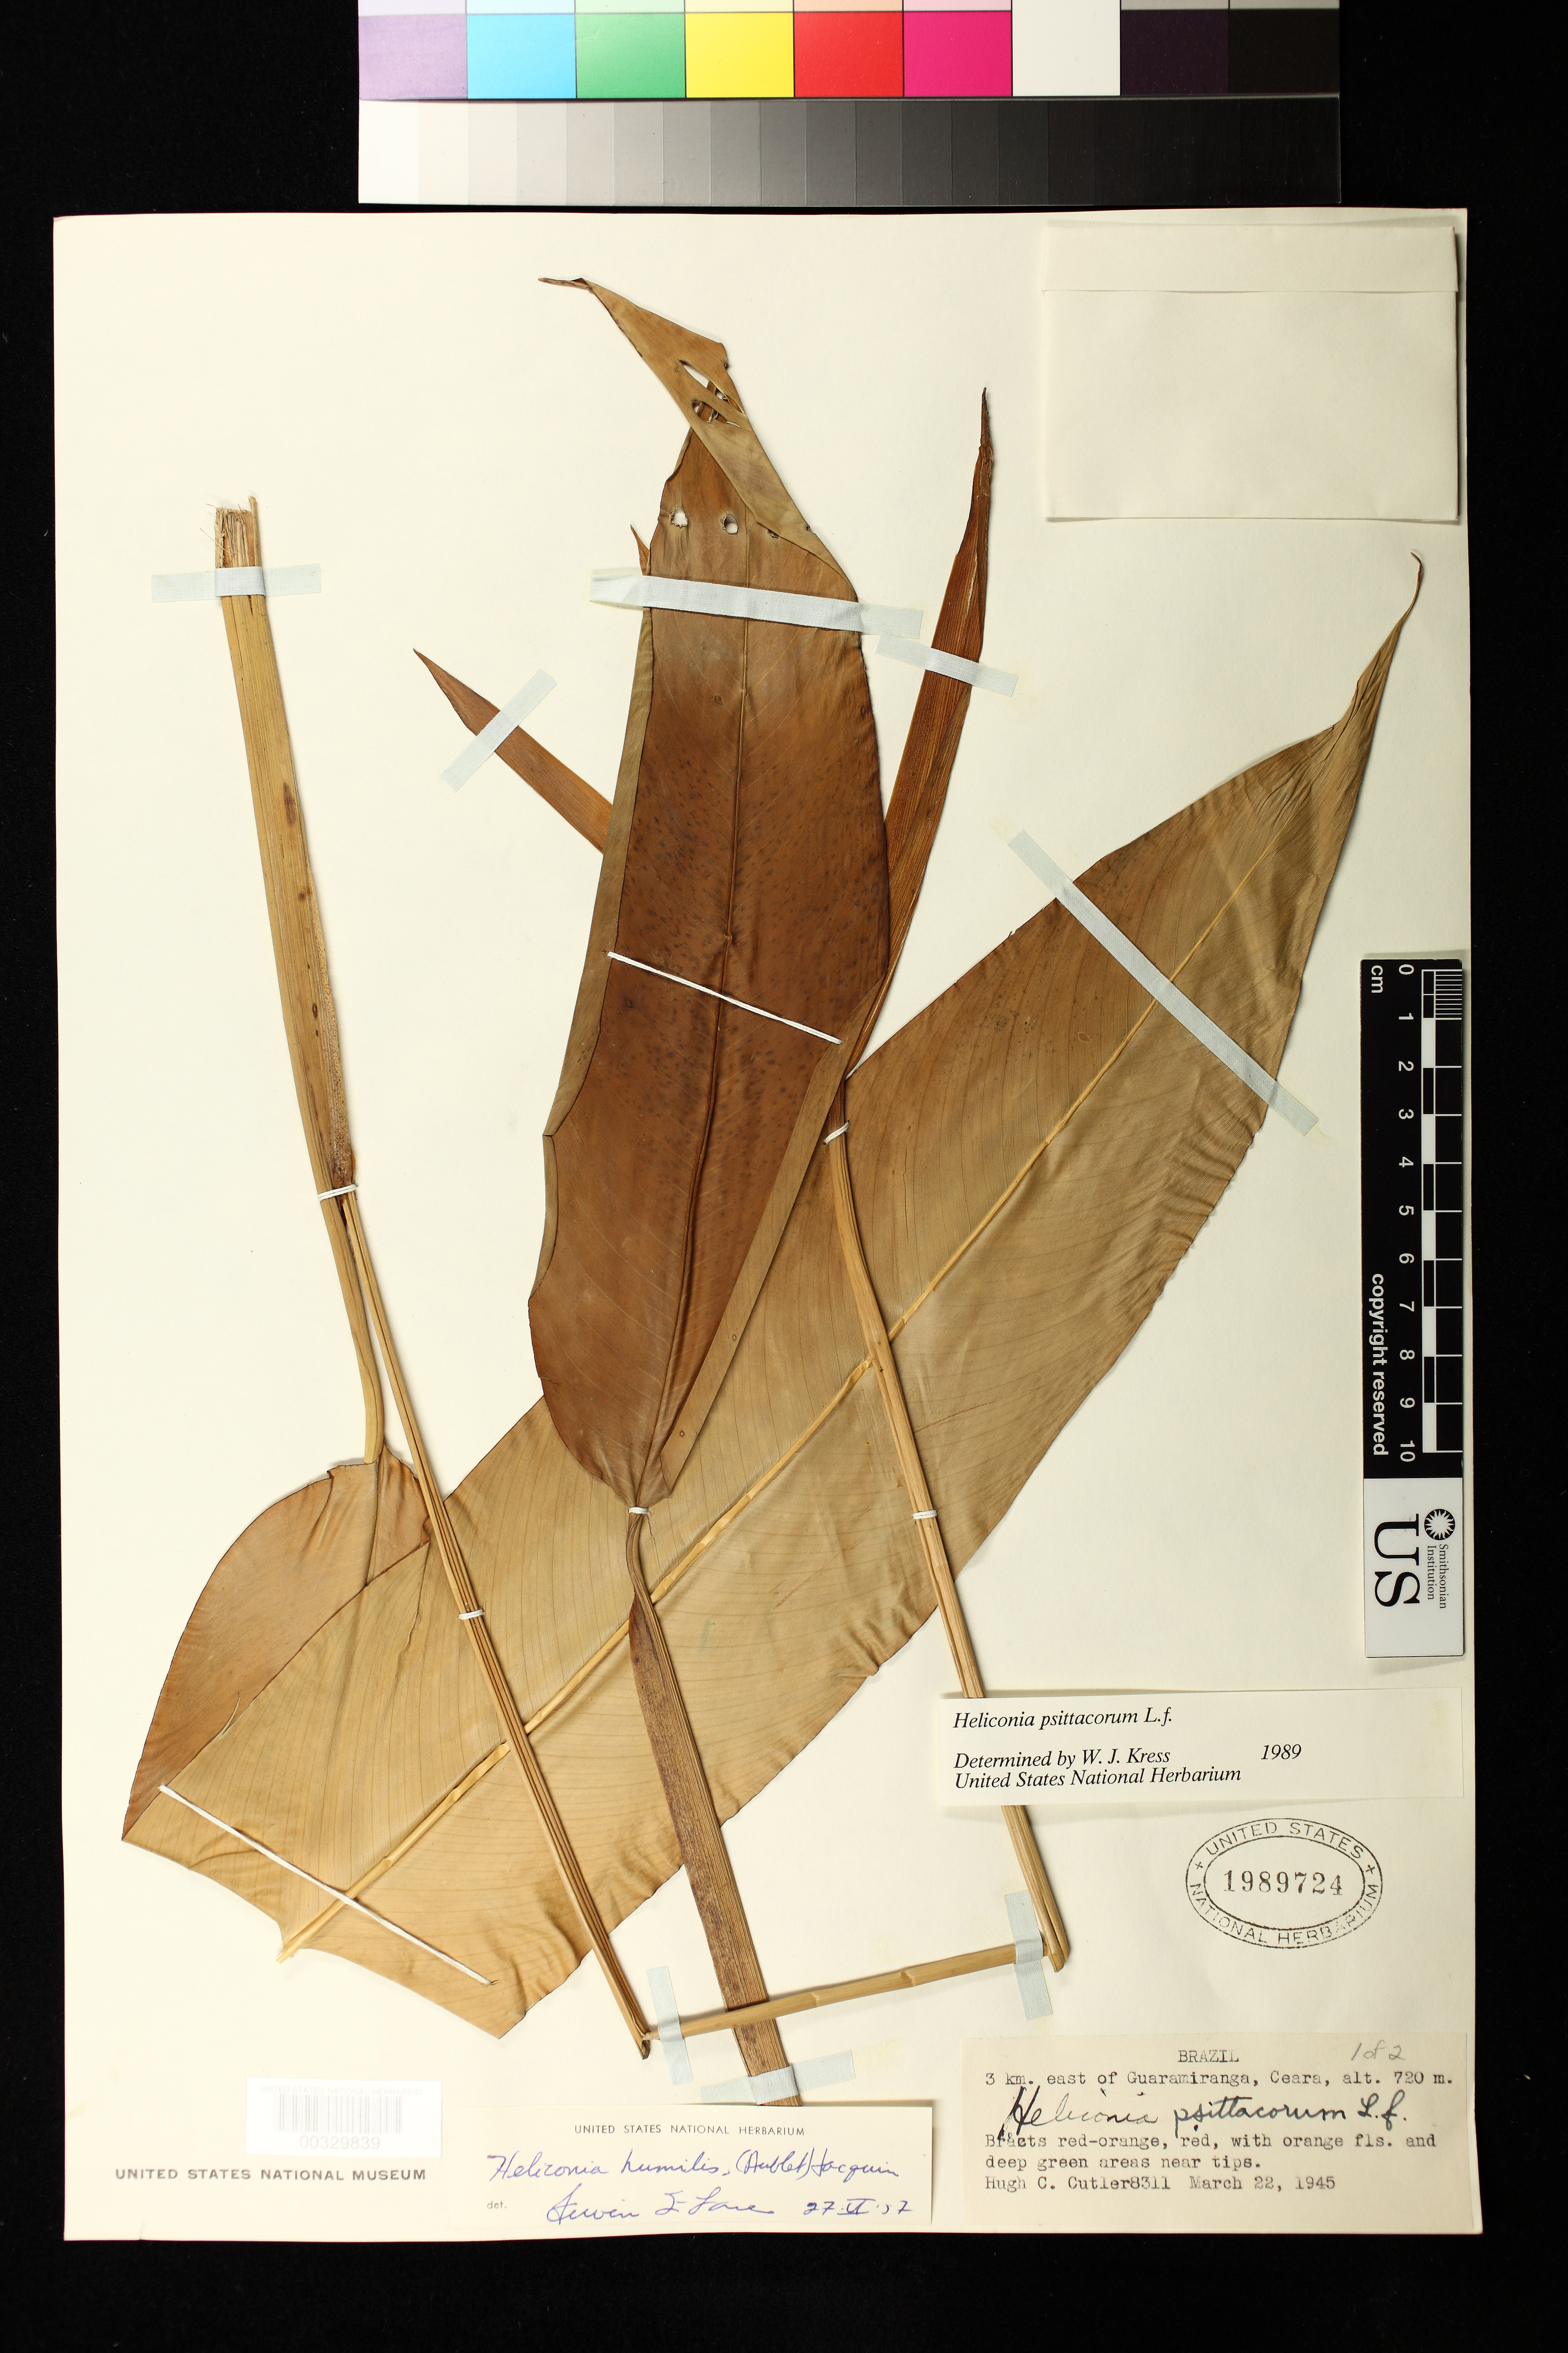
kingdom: Plantae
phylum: Tracheophyta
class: Liliopsida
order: Zingiberales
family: Heliconiaceae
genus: Heliconia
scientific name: Heliconia psittacorum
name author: L. f.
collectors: H. C. Cutler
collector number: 8311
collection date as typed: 22 Mar 1945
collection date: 1945-03-22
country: Brazil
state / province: Ceará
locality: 3 km e of guaramiranga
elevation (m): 720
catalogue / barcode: US 1989724